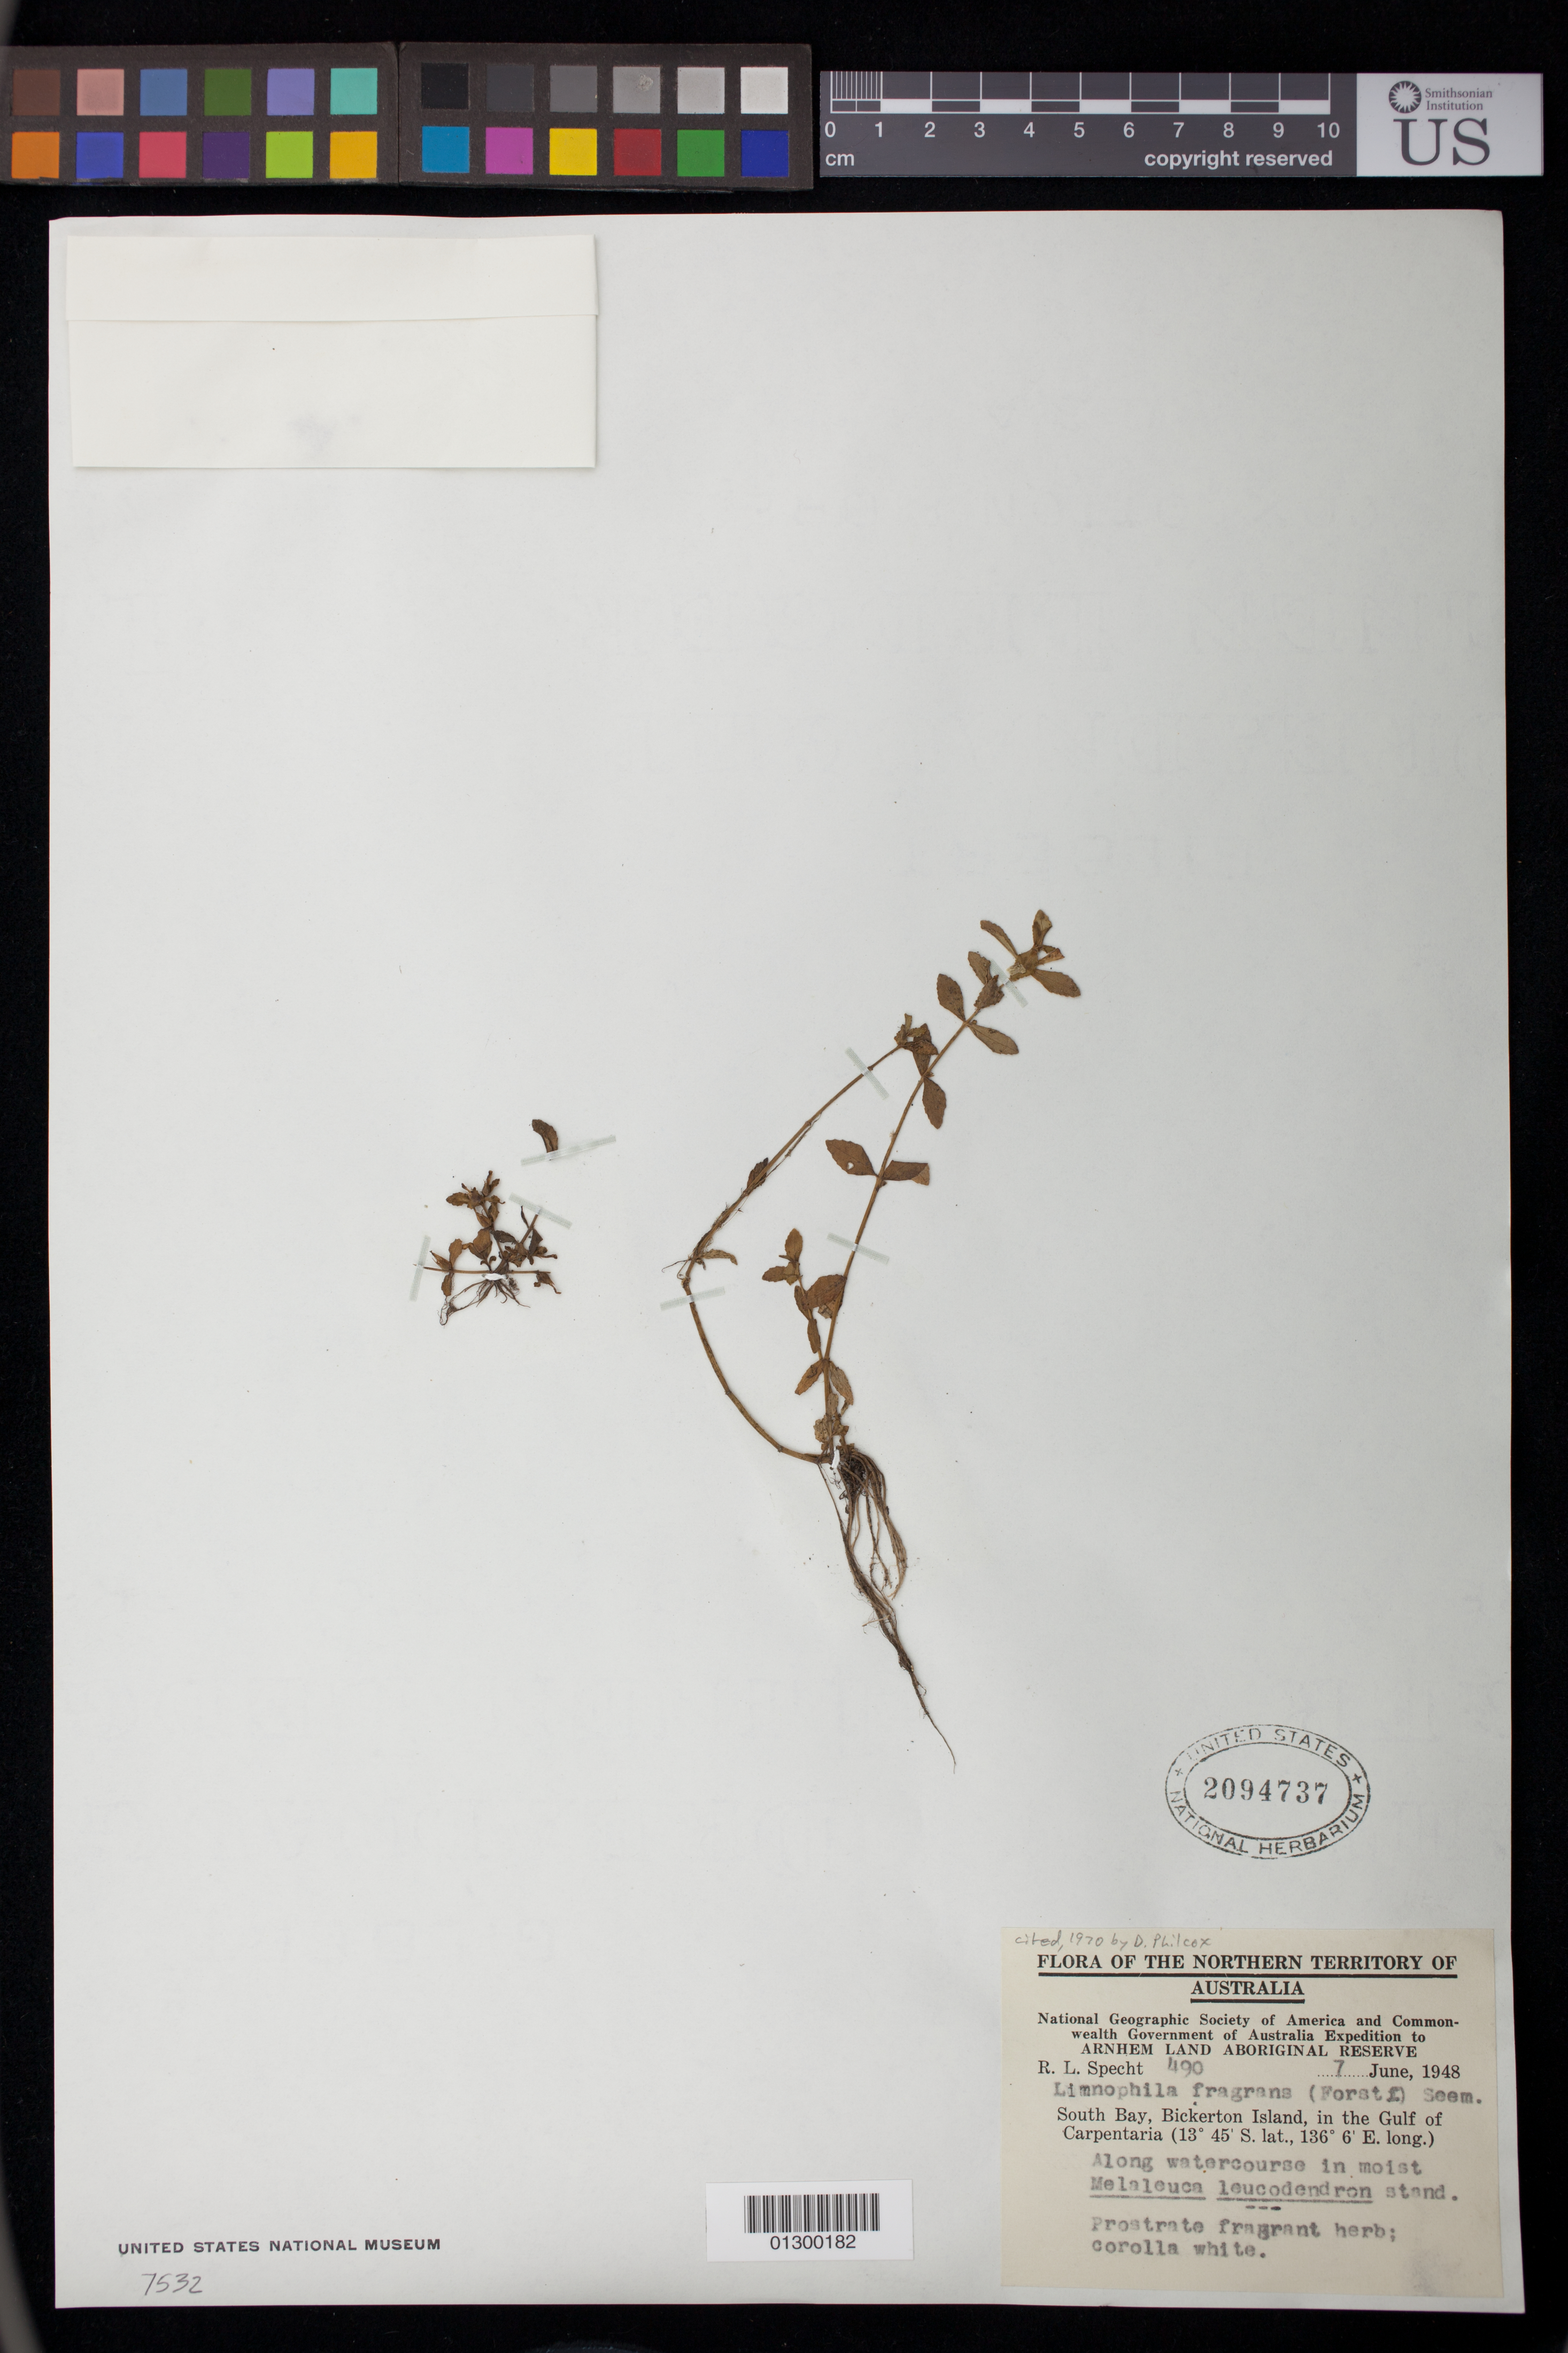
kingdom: Plantae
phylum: Tracheophyta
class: Magnoliopsida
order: Lamiales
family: Plantaginaceae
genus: Limnophila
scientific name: Limnophila fragrans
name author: (G. Forst.) Seem.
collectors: R. L. Specht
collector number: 490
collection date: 1948-06-07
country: Australia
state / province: Northern Territory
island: Bickerton Island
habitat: Along watercourse in moist Melaleuca leucodendron stand.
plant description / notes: Prostrate fragrant herb; corolla white.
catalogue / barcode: US 2094737